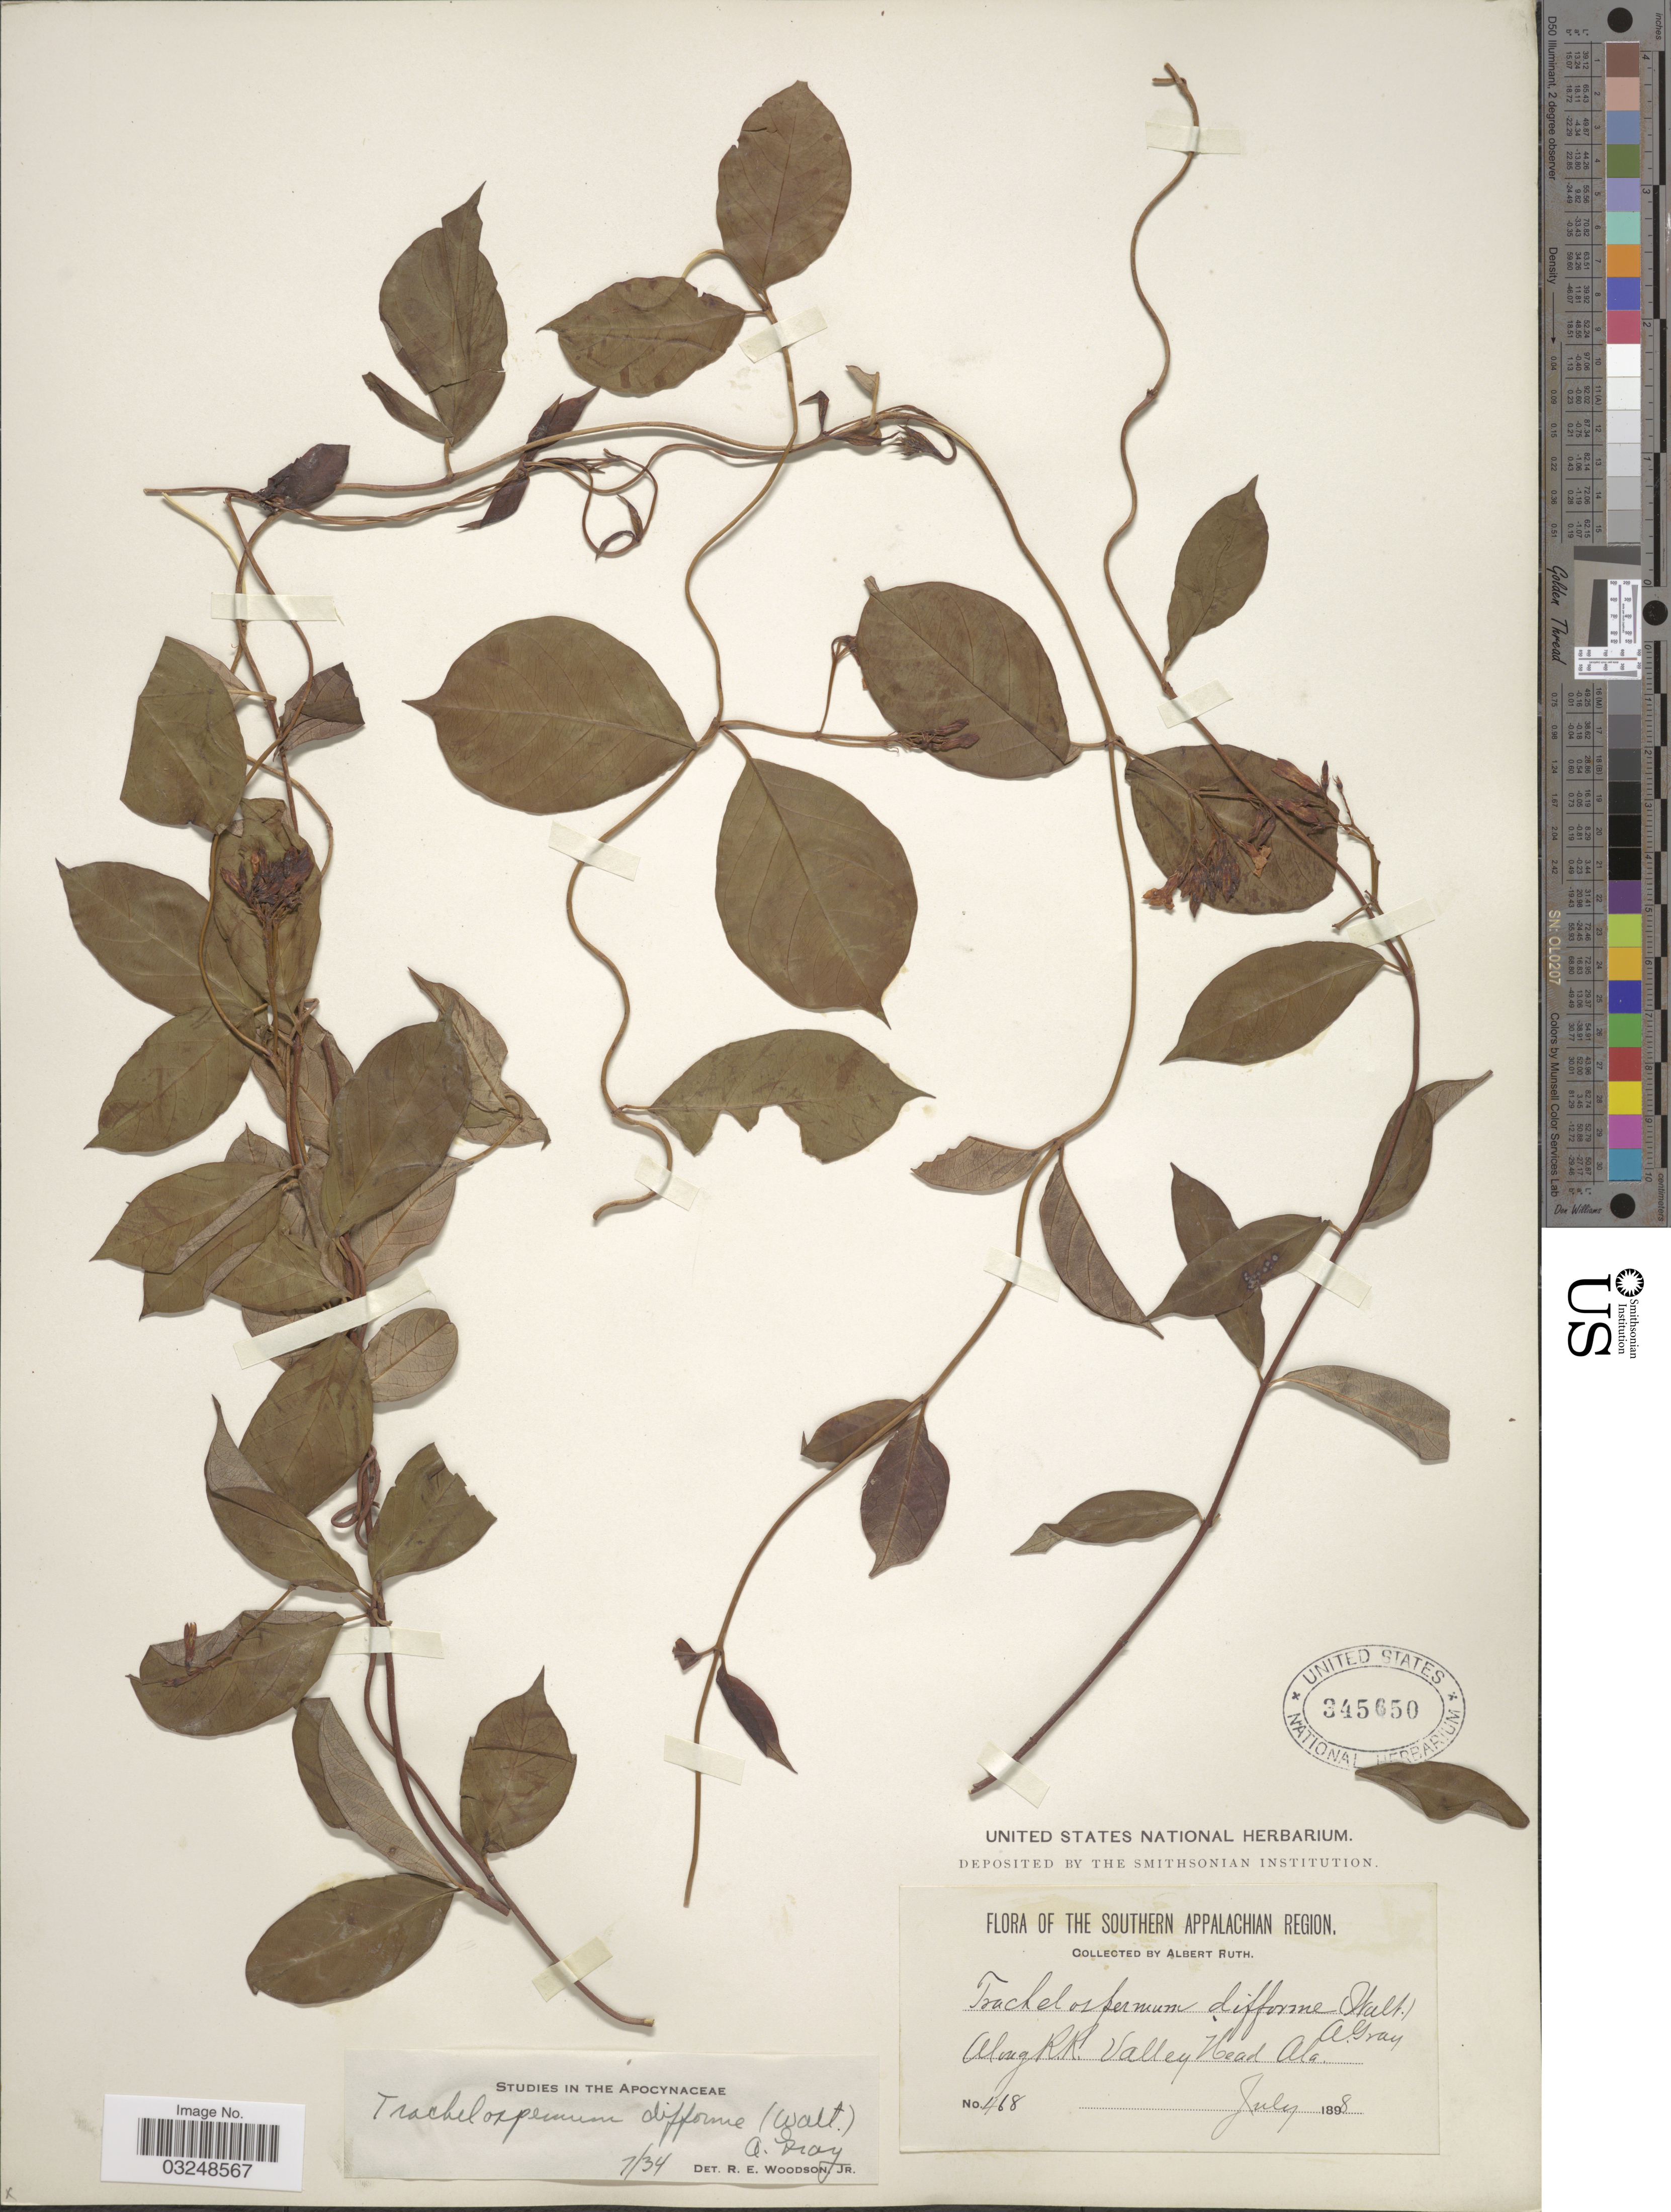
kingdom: Plantae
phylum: Tracheophyta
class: Magnoliopsida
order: Gentianales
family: Apocynaceae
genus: Trachelospermum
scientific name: Trachelospermum difforme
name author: (Walter) A. Gray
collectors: A. Ruth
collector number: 468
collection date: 1898-07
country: United States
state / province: Alabama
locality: The Southern Appalachian Region, Along R.R. Valley Head Ala.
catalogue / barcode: US 345650